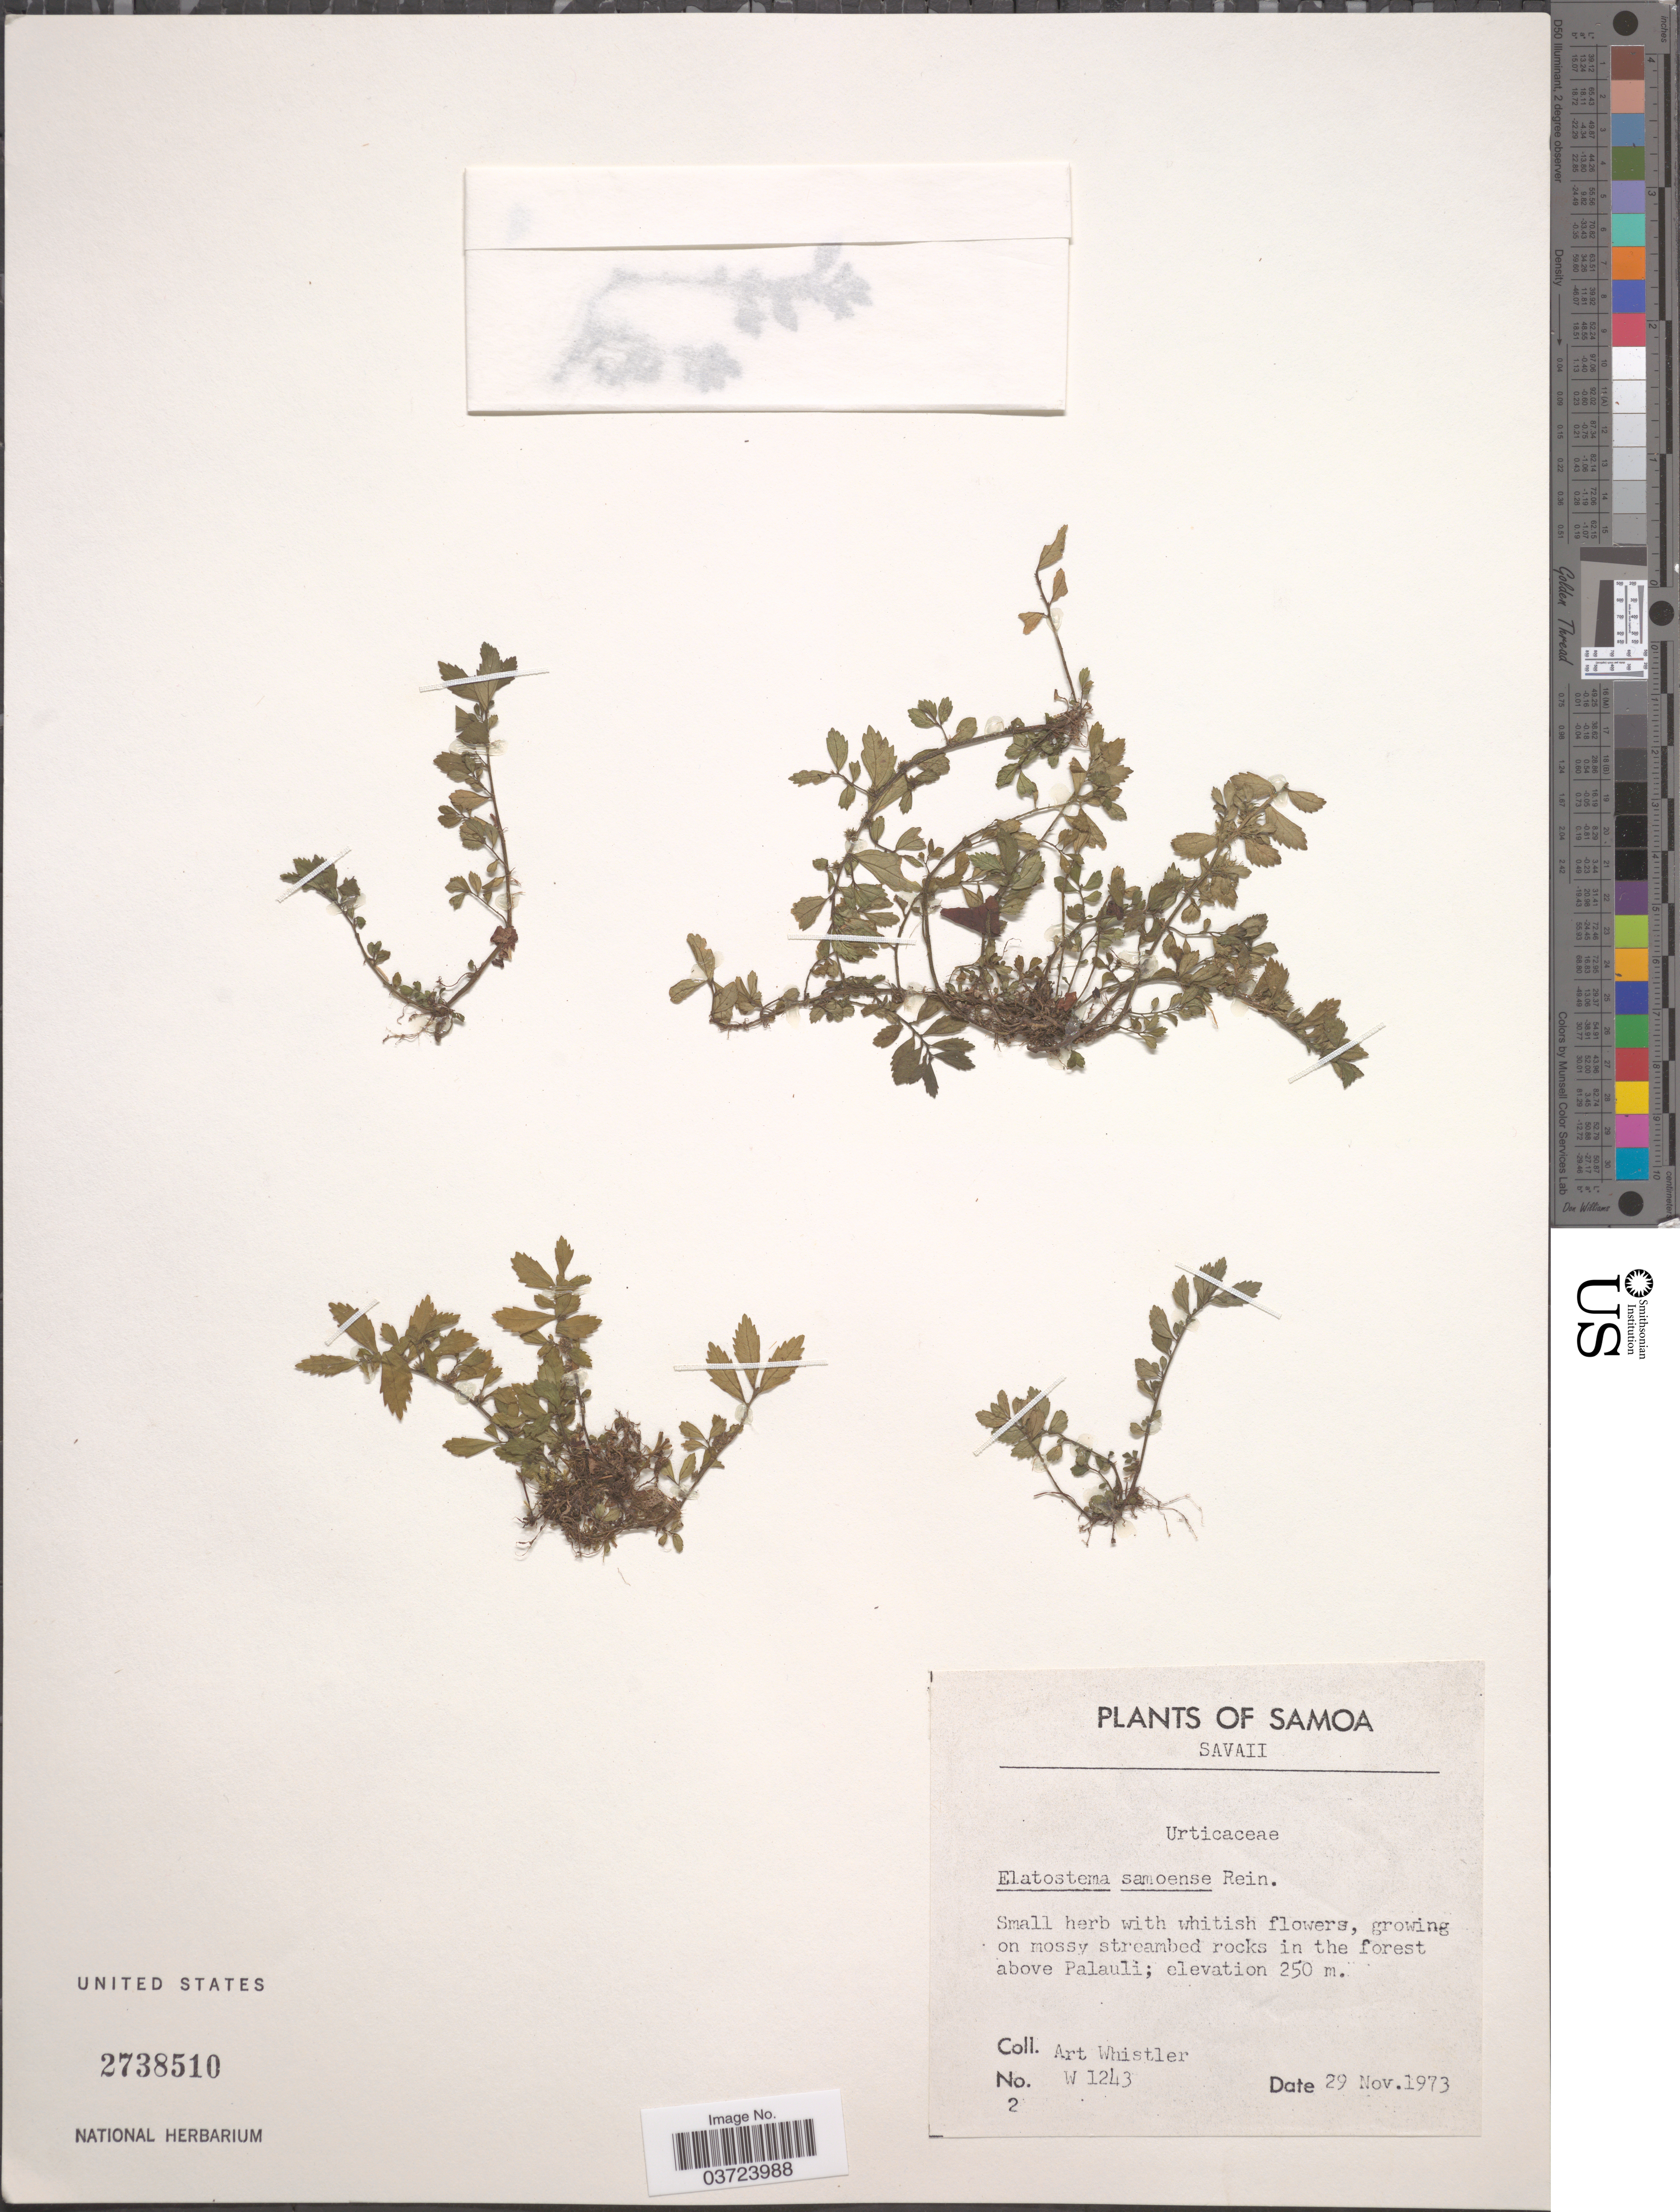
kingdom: Plantae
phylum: Tracheophyta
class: Magnoliopsida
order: Rosales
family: Urticaceae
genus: Elatostema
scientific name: Elatostema samoense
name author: Reinecke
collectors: A. Whistler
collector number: W1243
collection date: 1973-11-29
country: Samoa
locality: Samoa. Savaii. On mossy streambed rocks in the forest above Palauli.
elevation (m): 250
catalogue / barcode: US 2738510